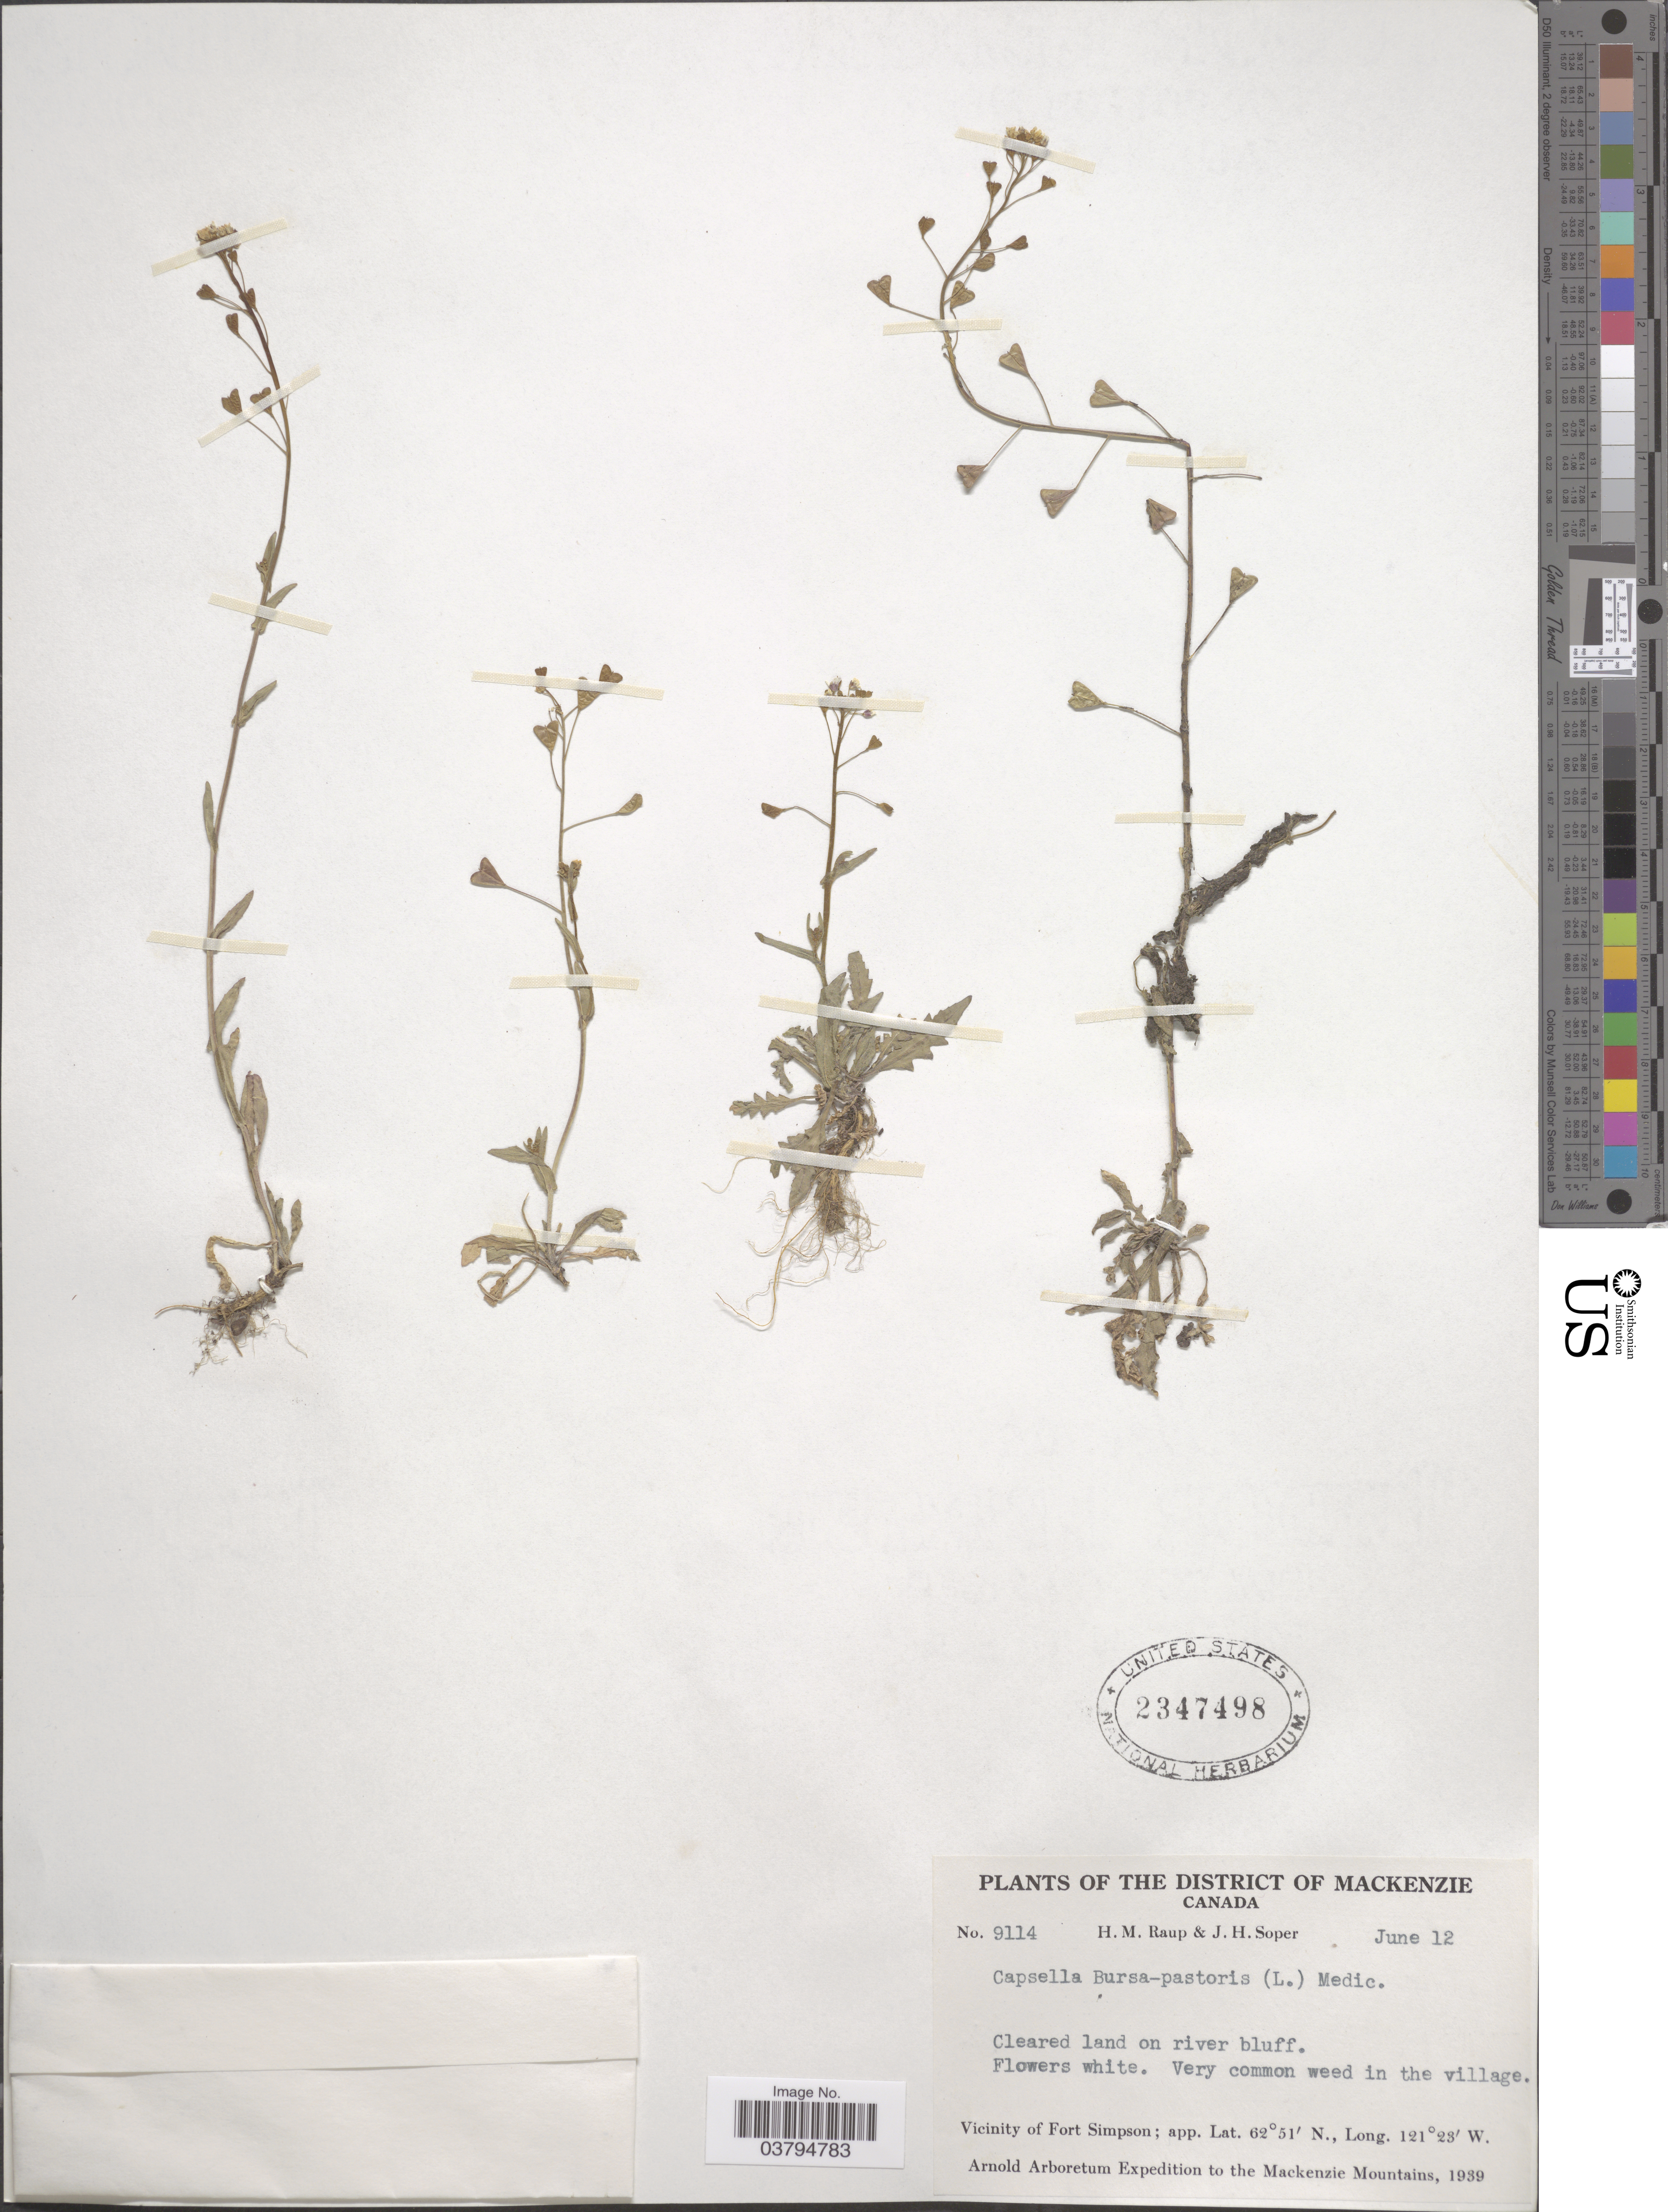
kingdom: Plantae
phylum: Tracheophyta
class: Magnoliopsida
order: Brassicales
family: Brassicaceae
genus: Capsella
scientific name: Capsella bursa-pastoris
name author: (L.) Medik.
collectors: H. Raup & J. H. Soper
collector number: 9114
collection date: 1939-06-12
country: Canada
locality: The District of Mackenzie. Vicinity of Fort Simpson. Mackenzie Mountains.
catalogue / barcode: US 2347498